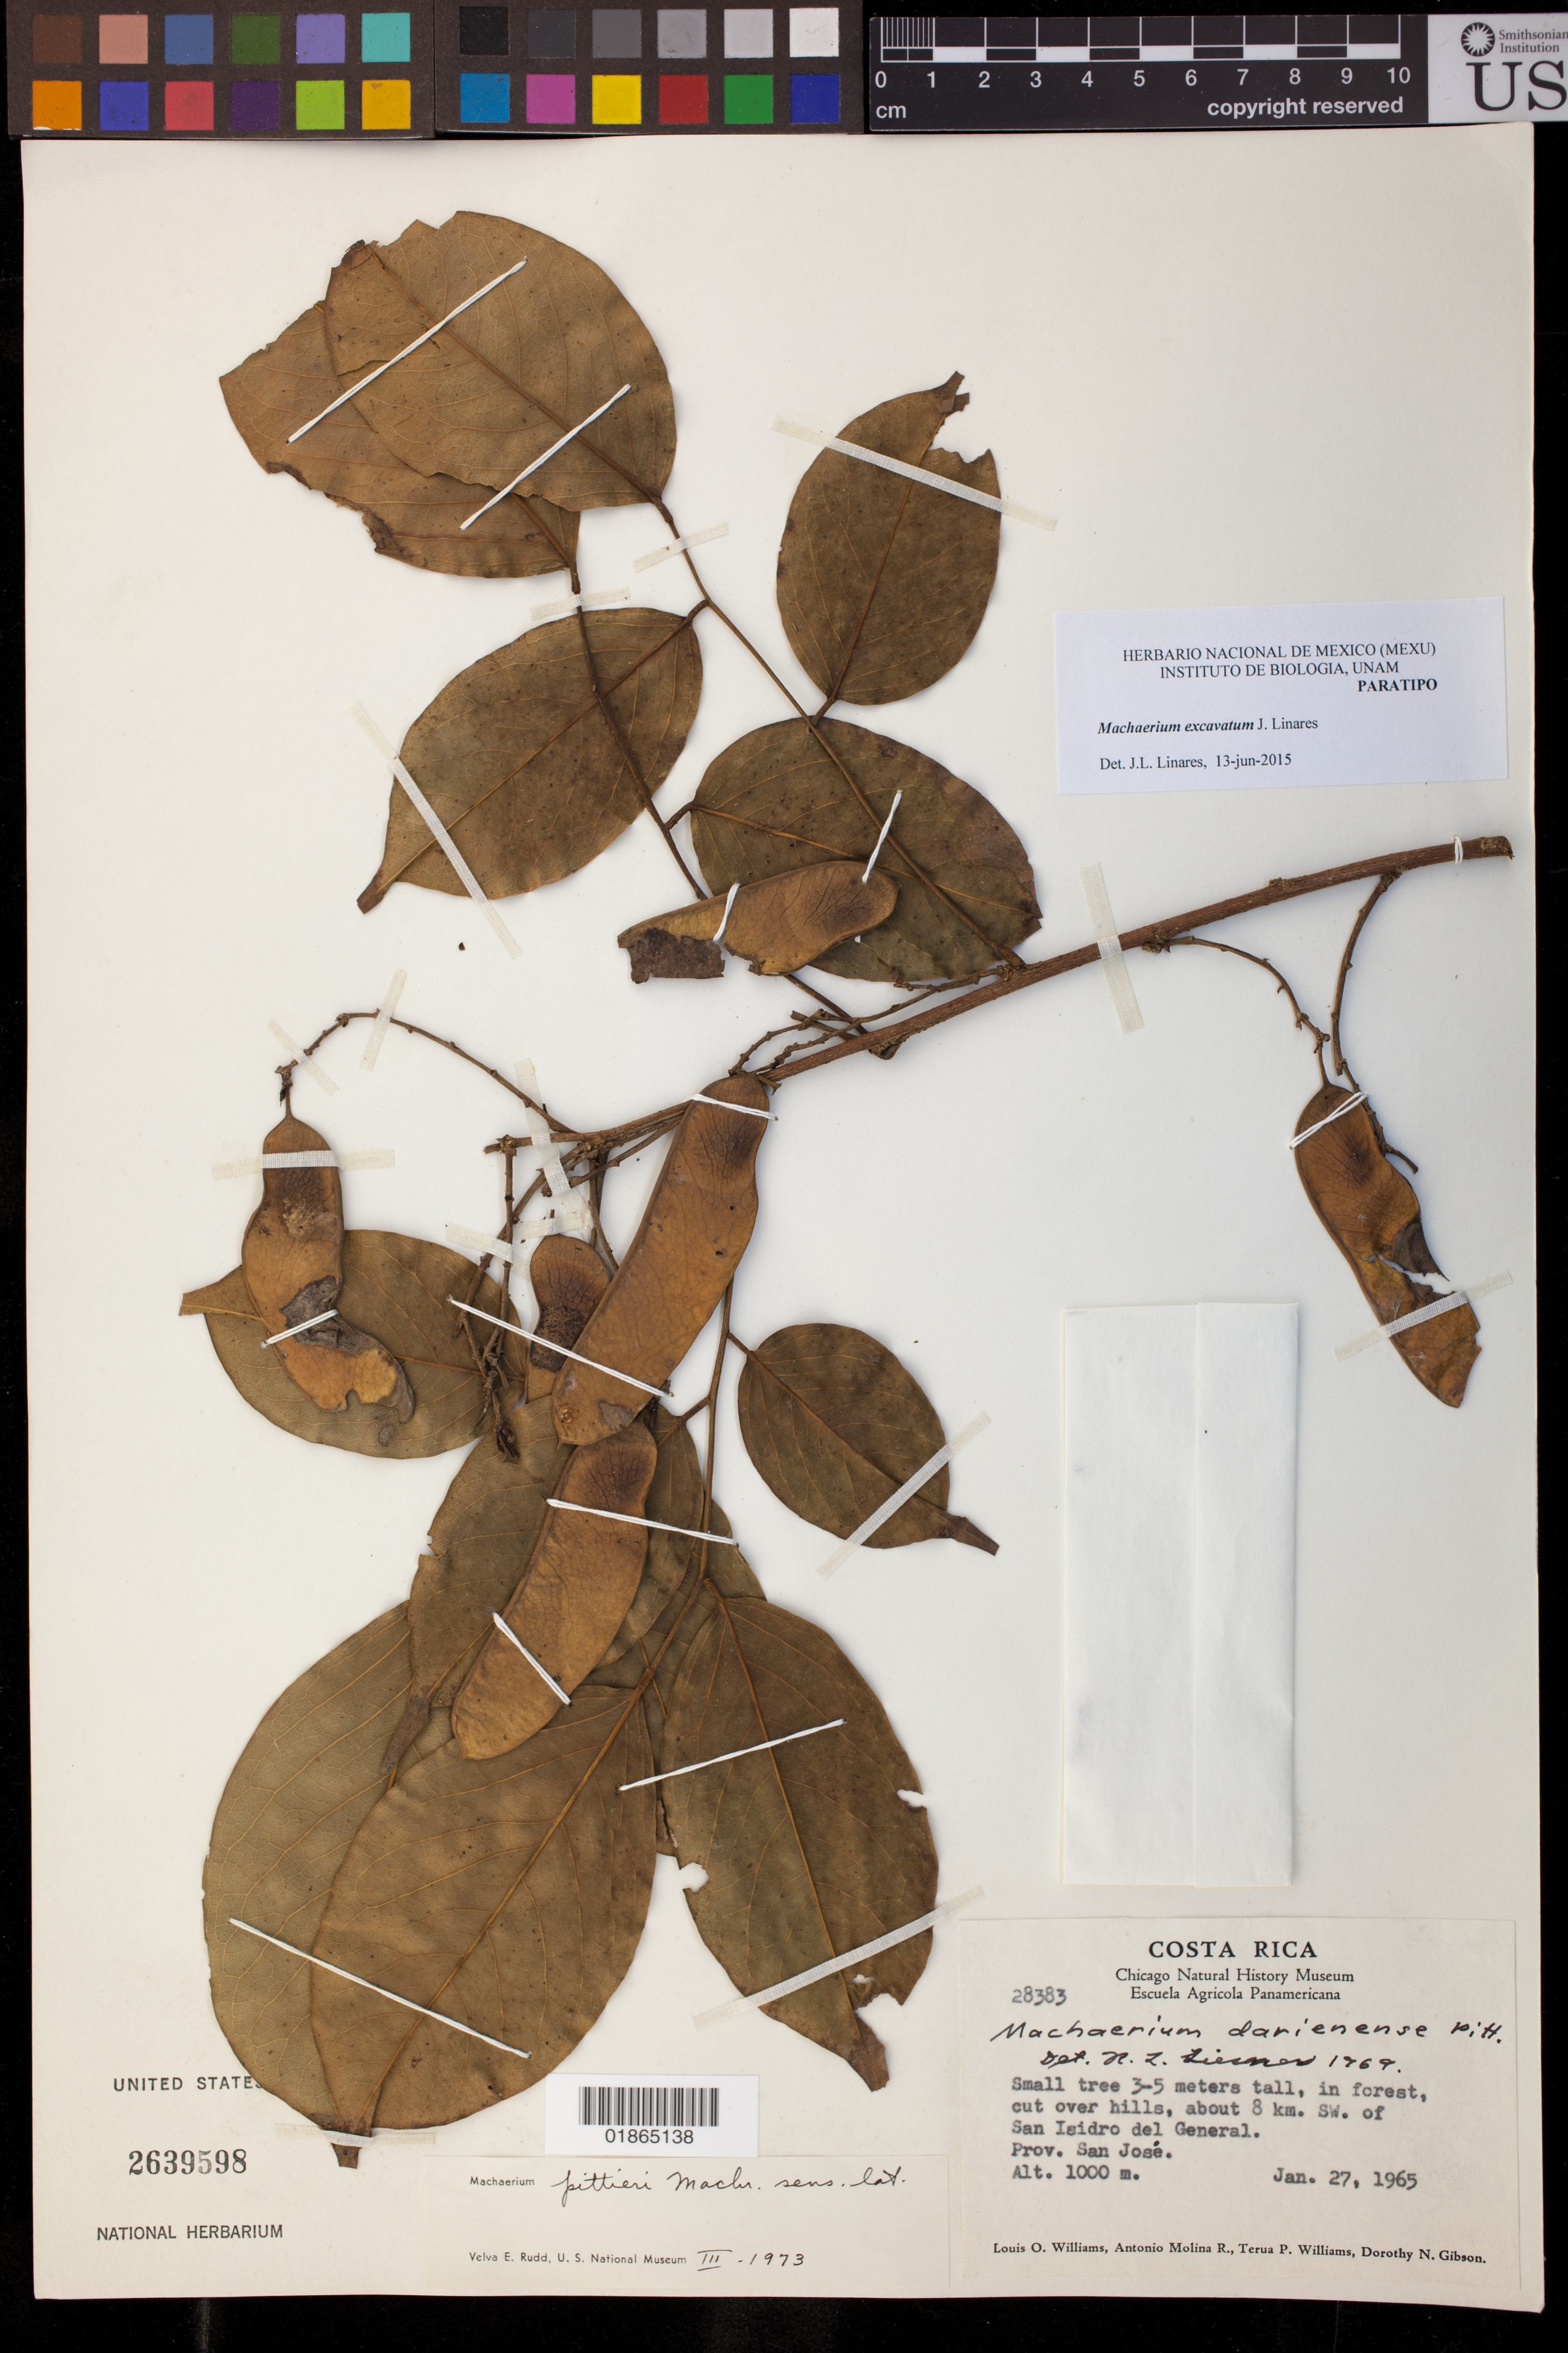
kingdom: Plantae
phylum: Tracheophyta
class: Magnoliopsida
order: Fabales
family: Fabaceae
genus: Machaerium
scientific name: Machaerium excavatum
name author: J. Linares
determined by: Linares, J. L., (MEXICO)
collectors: L. O. Williams, A. Molina R., T. P. Williams & D. N. Gibson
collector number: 28383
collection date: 1965-01-27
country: Costa Rica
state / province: San José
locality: Cut-over hills about 8 km. southwest of San Isidro El General, province of San José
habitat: In forest, cut over hills.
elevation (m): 1000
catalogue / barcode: US 2639598